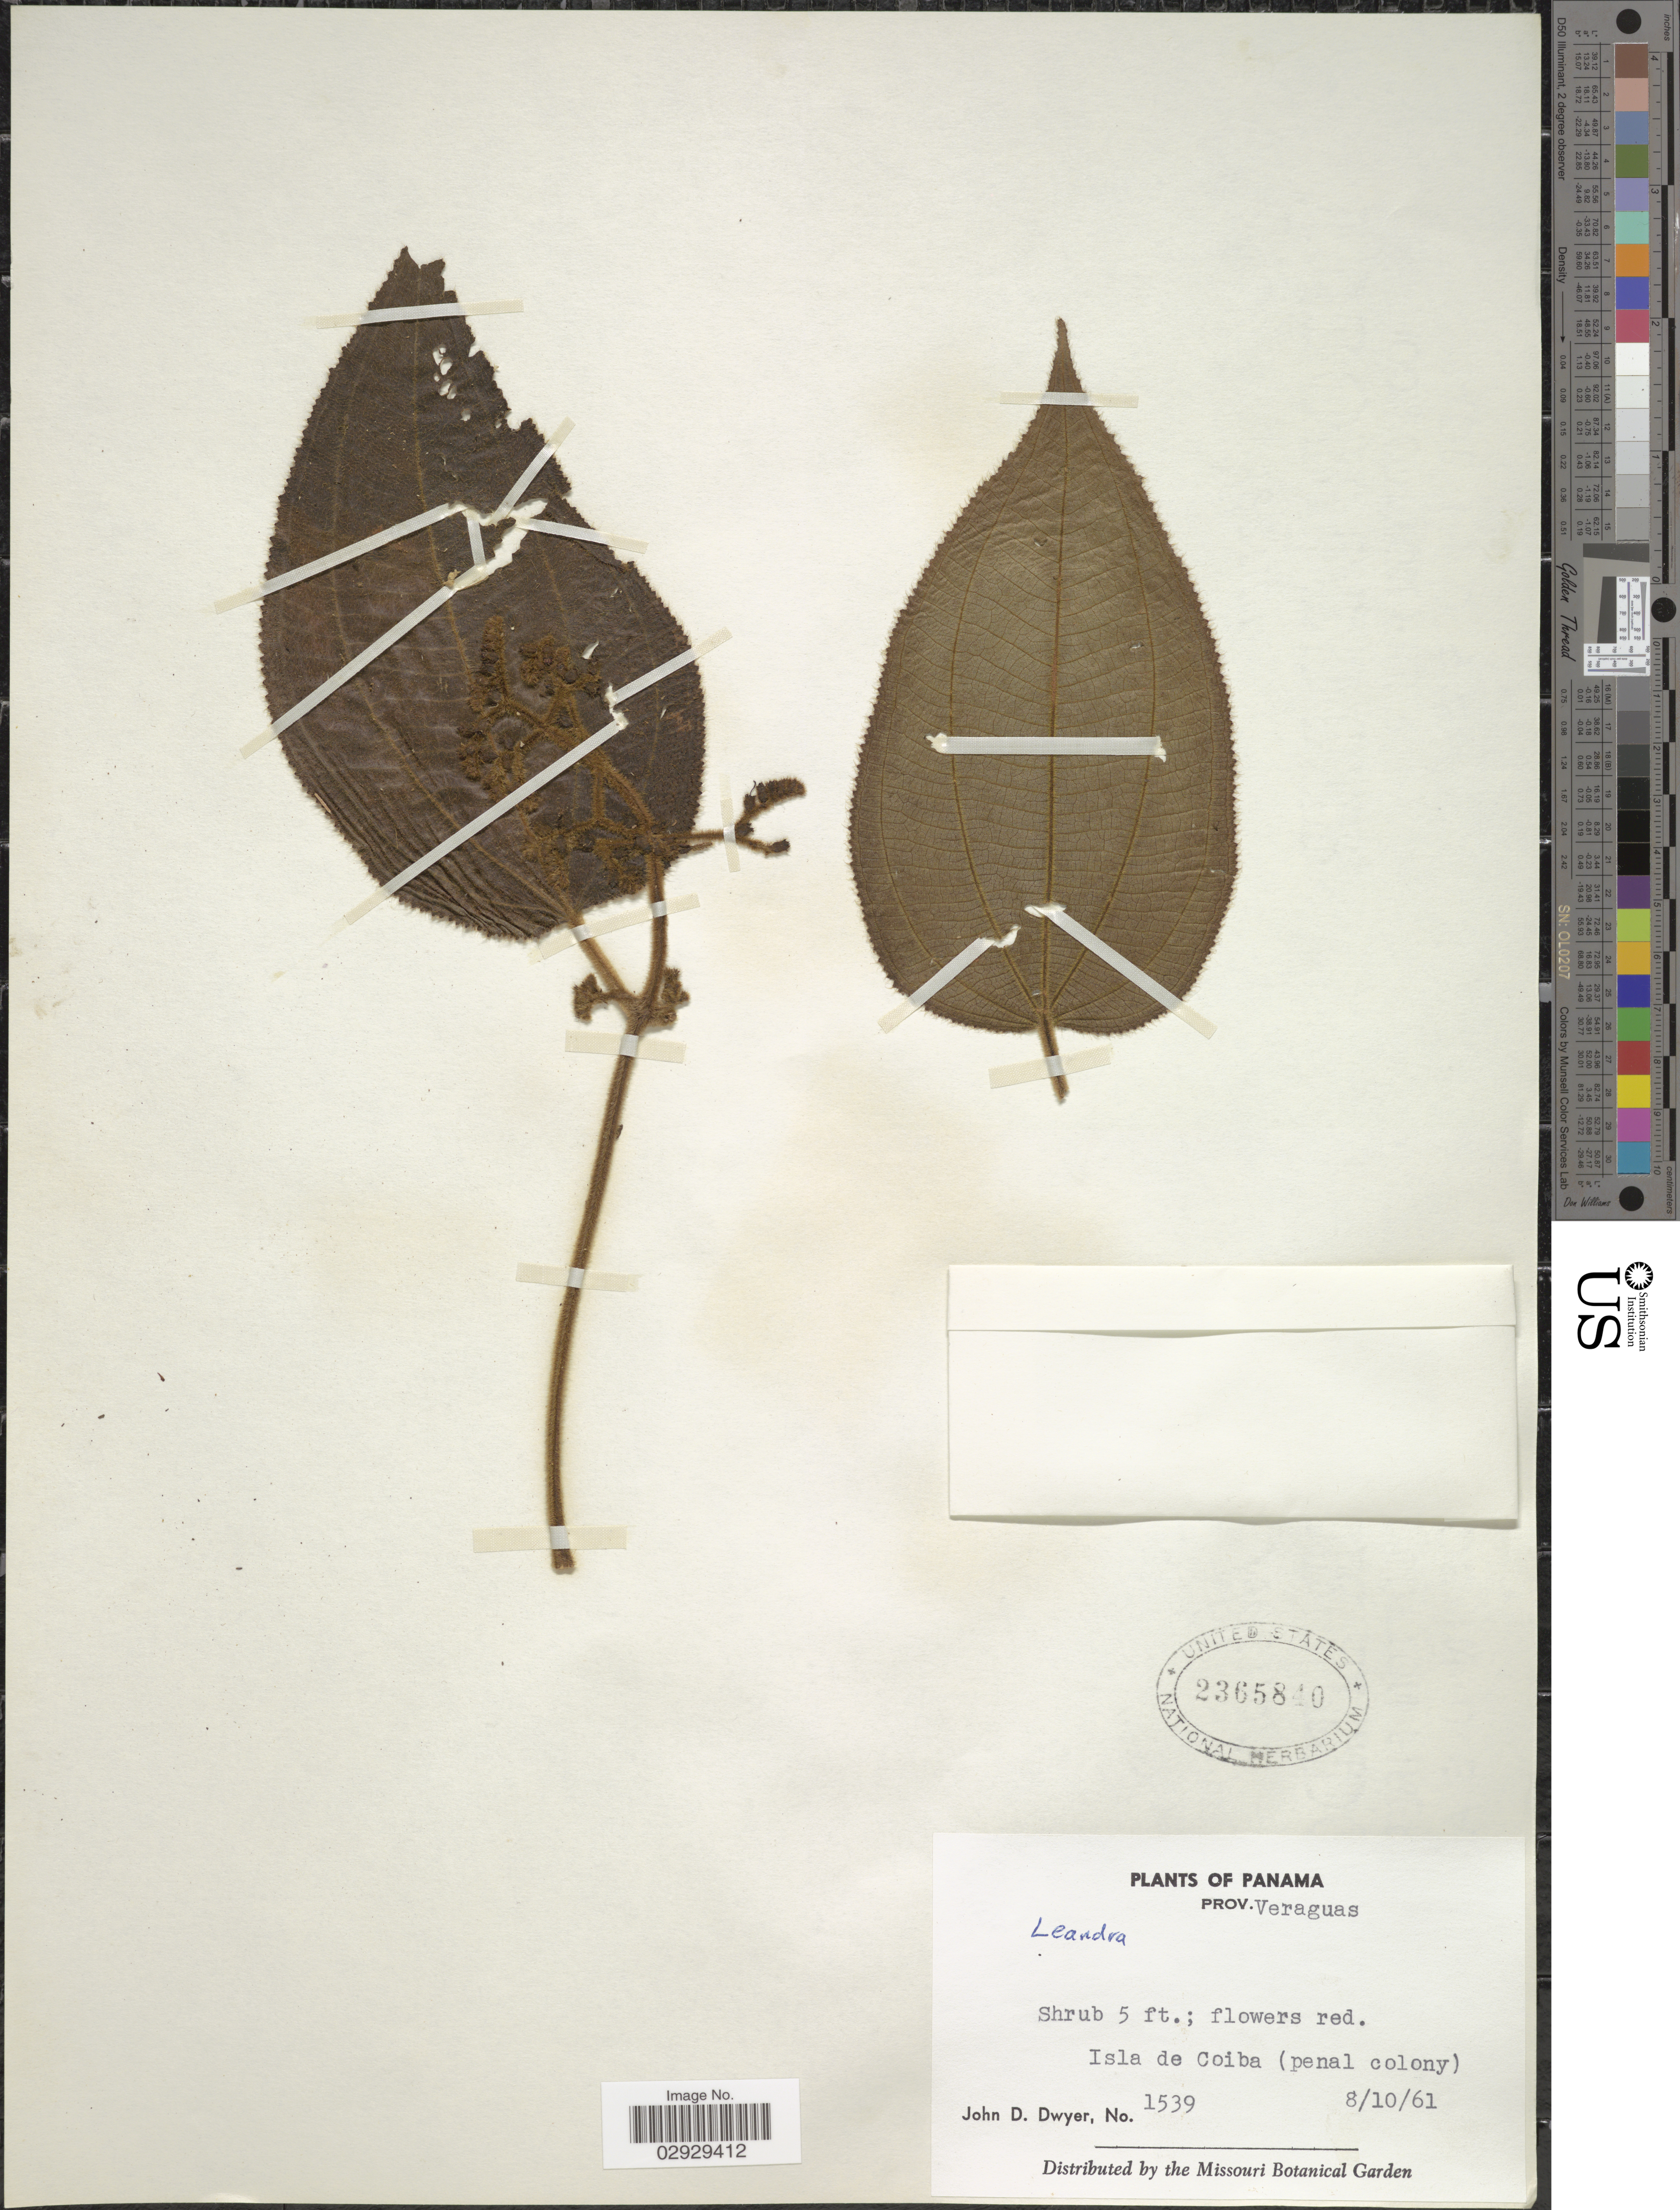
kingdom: Plantae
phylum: Tracheophyta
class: Magnoliopsida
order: Myrtales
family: Melastomataceae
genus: Leandra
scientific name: Leandra sp.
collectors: J. D. Dwyer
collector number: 1539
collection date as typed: Transcribed d/m/y: 8/10/61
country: Panama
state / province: Veraguas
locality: Isla de Coiba (penal colony).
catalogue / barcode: US 2365840